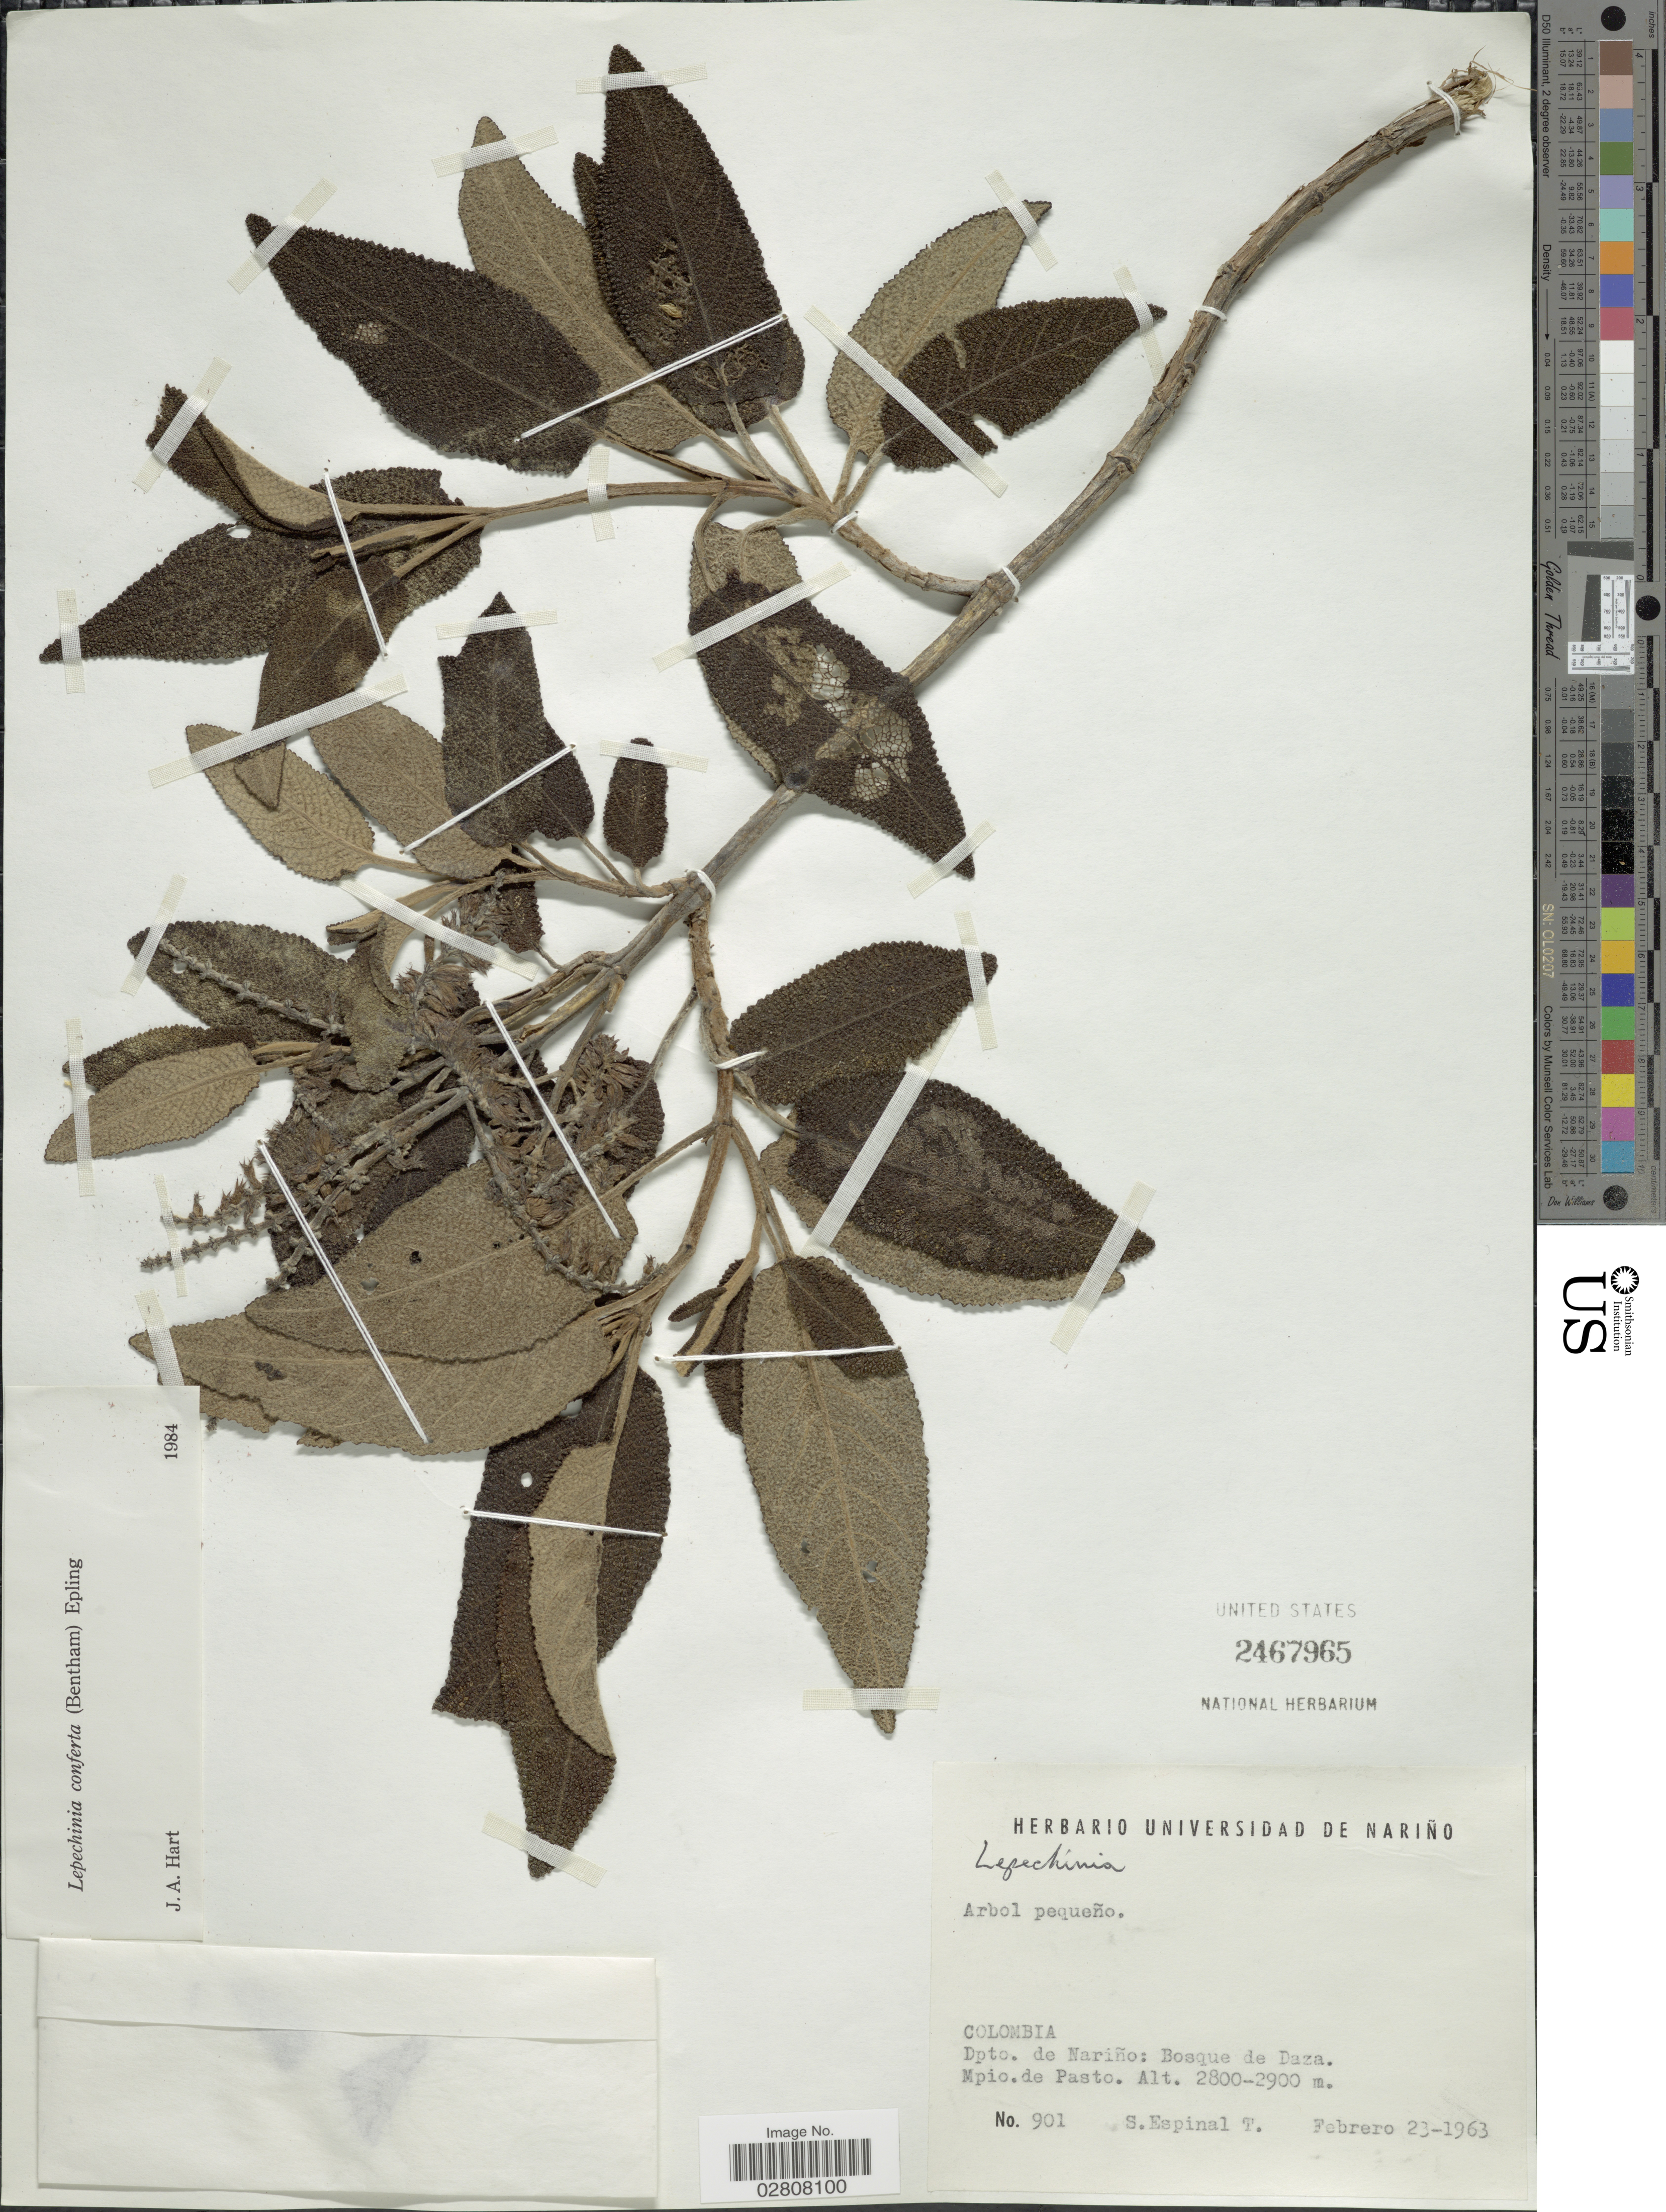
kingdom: Plantae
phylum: Tracheophyta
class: Magnoliopsida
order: Lamiales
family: Lamiaceae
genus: Lepechinia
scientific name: Lepechinia conferta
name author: (Benth.) Epling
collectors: S. T. Espinal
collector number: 901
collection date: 1963-02-23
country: Colombia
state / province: Nariño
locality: Dpto. de Nariño: Bosque de Daza. Mpio. de Pasto.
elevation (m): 2800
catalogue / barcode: US 2467965